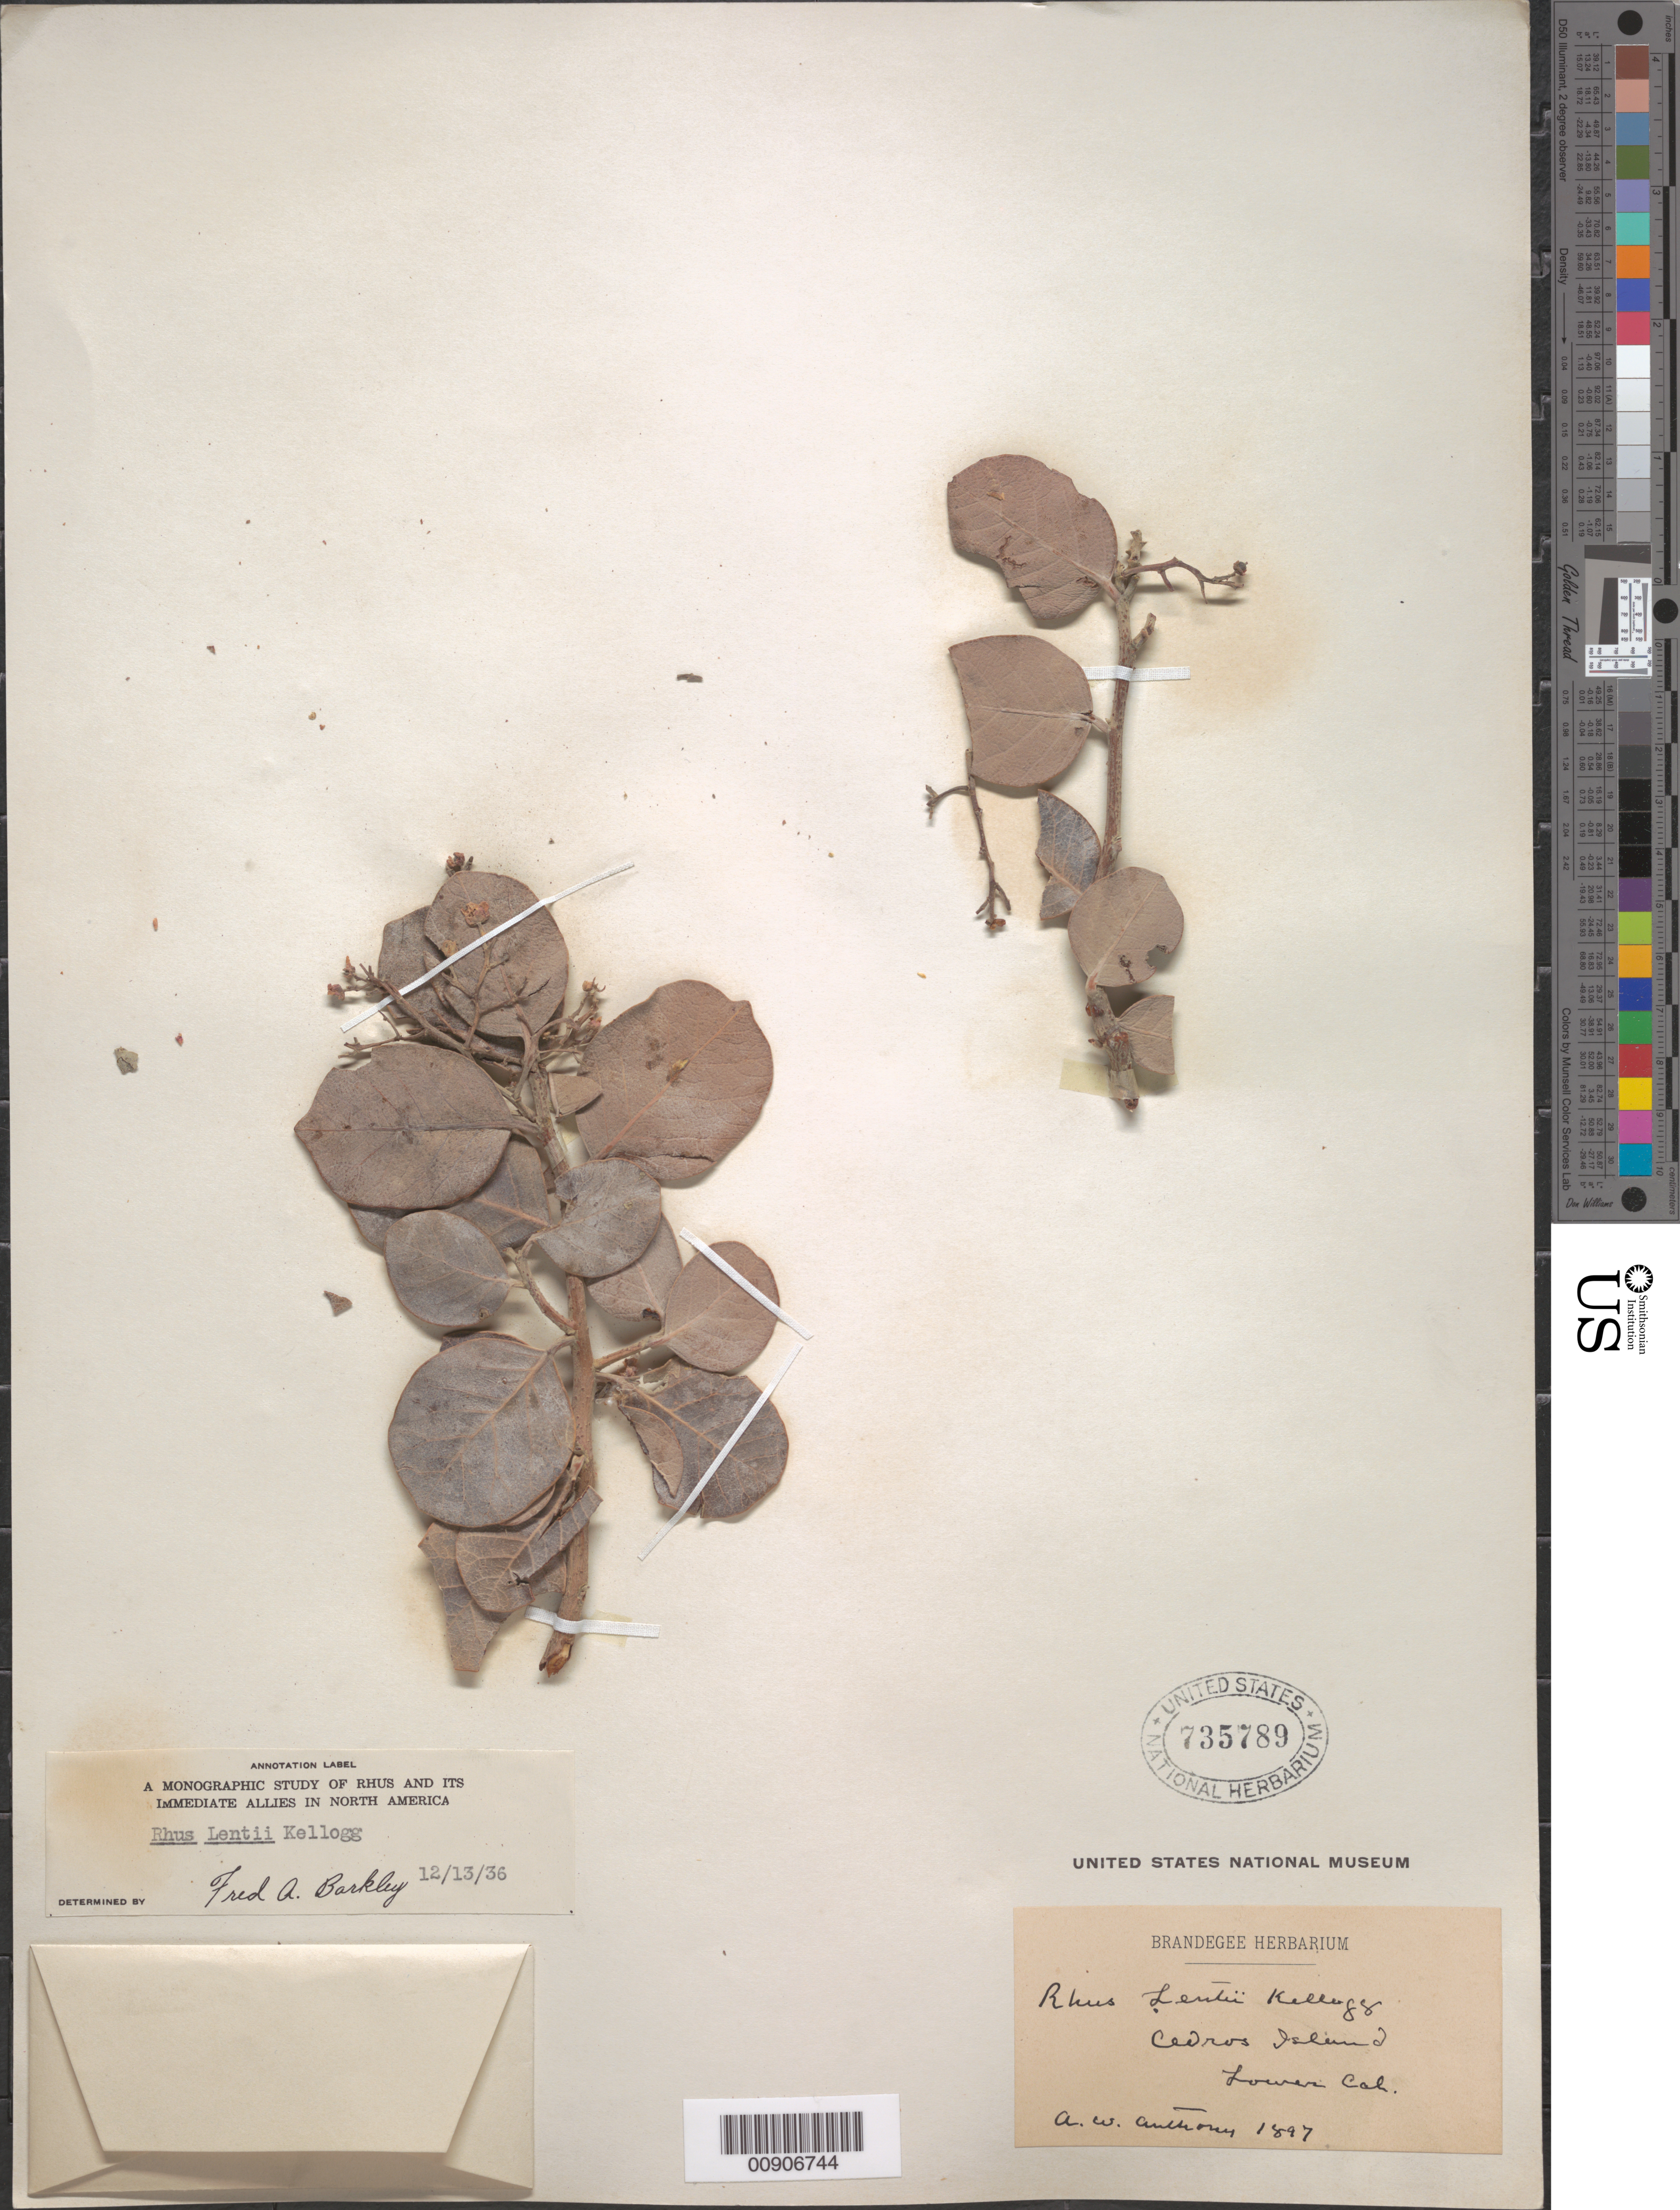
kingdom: Plantae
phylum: Tracheophyta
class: Magnoliopsida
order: Sapindales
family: Anacardiaceae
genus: Rhus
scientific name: Rhus lentii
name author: Kellogg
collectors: A. W. Anthony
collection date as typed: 1897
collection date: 1897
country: Mexico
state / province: Baja California Norte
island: Cedros I.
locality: Cedros Island. Lower California.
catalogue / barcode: US 735789